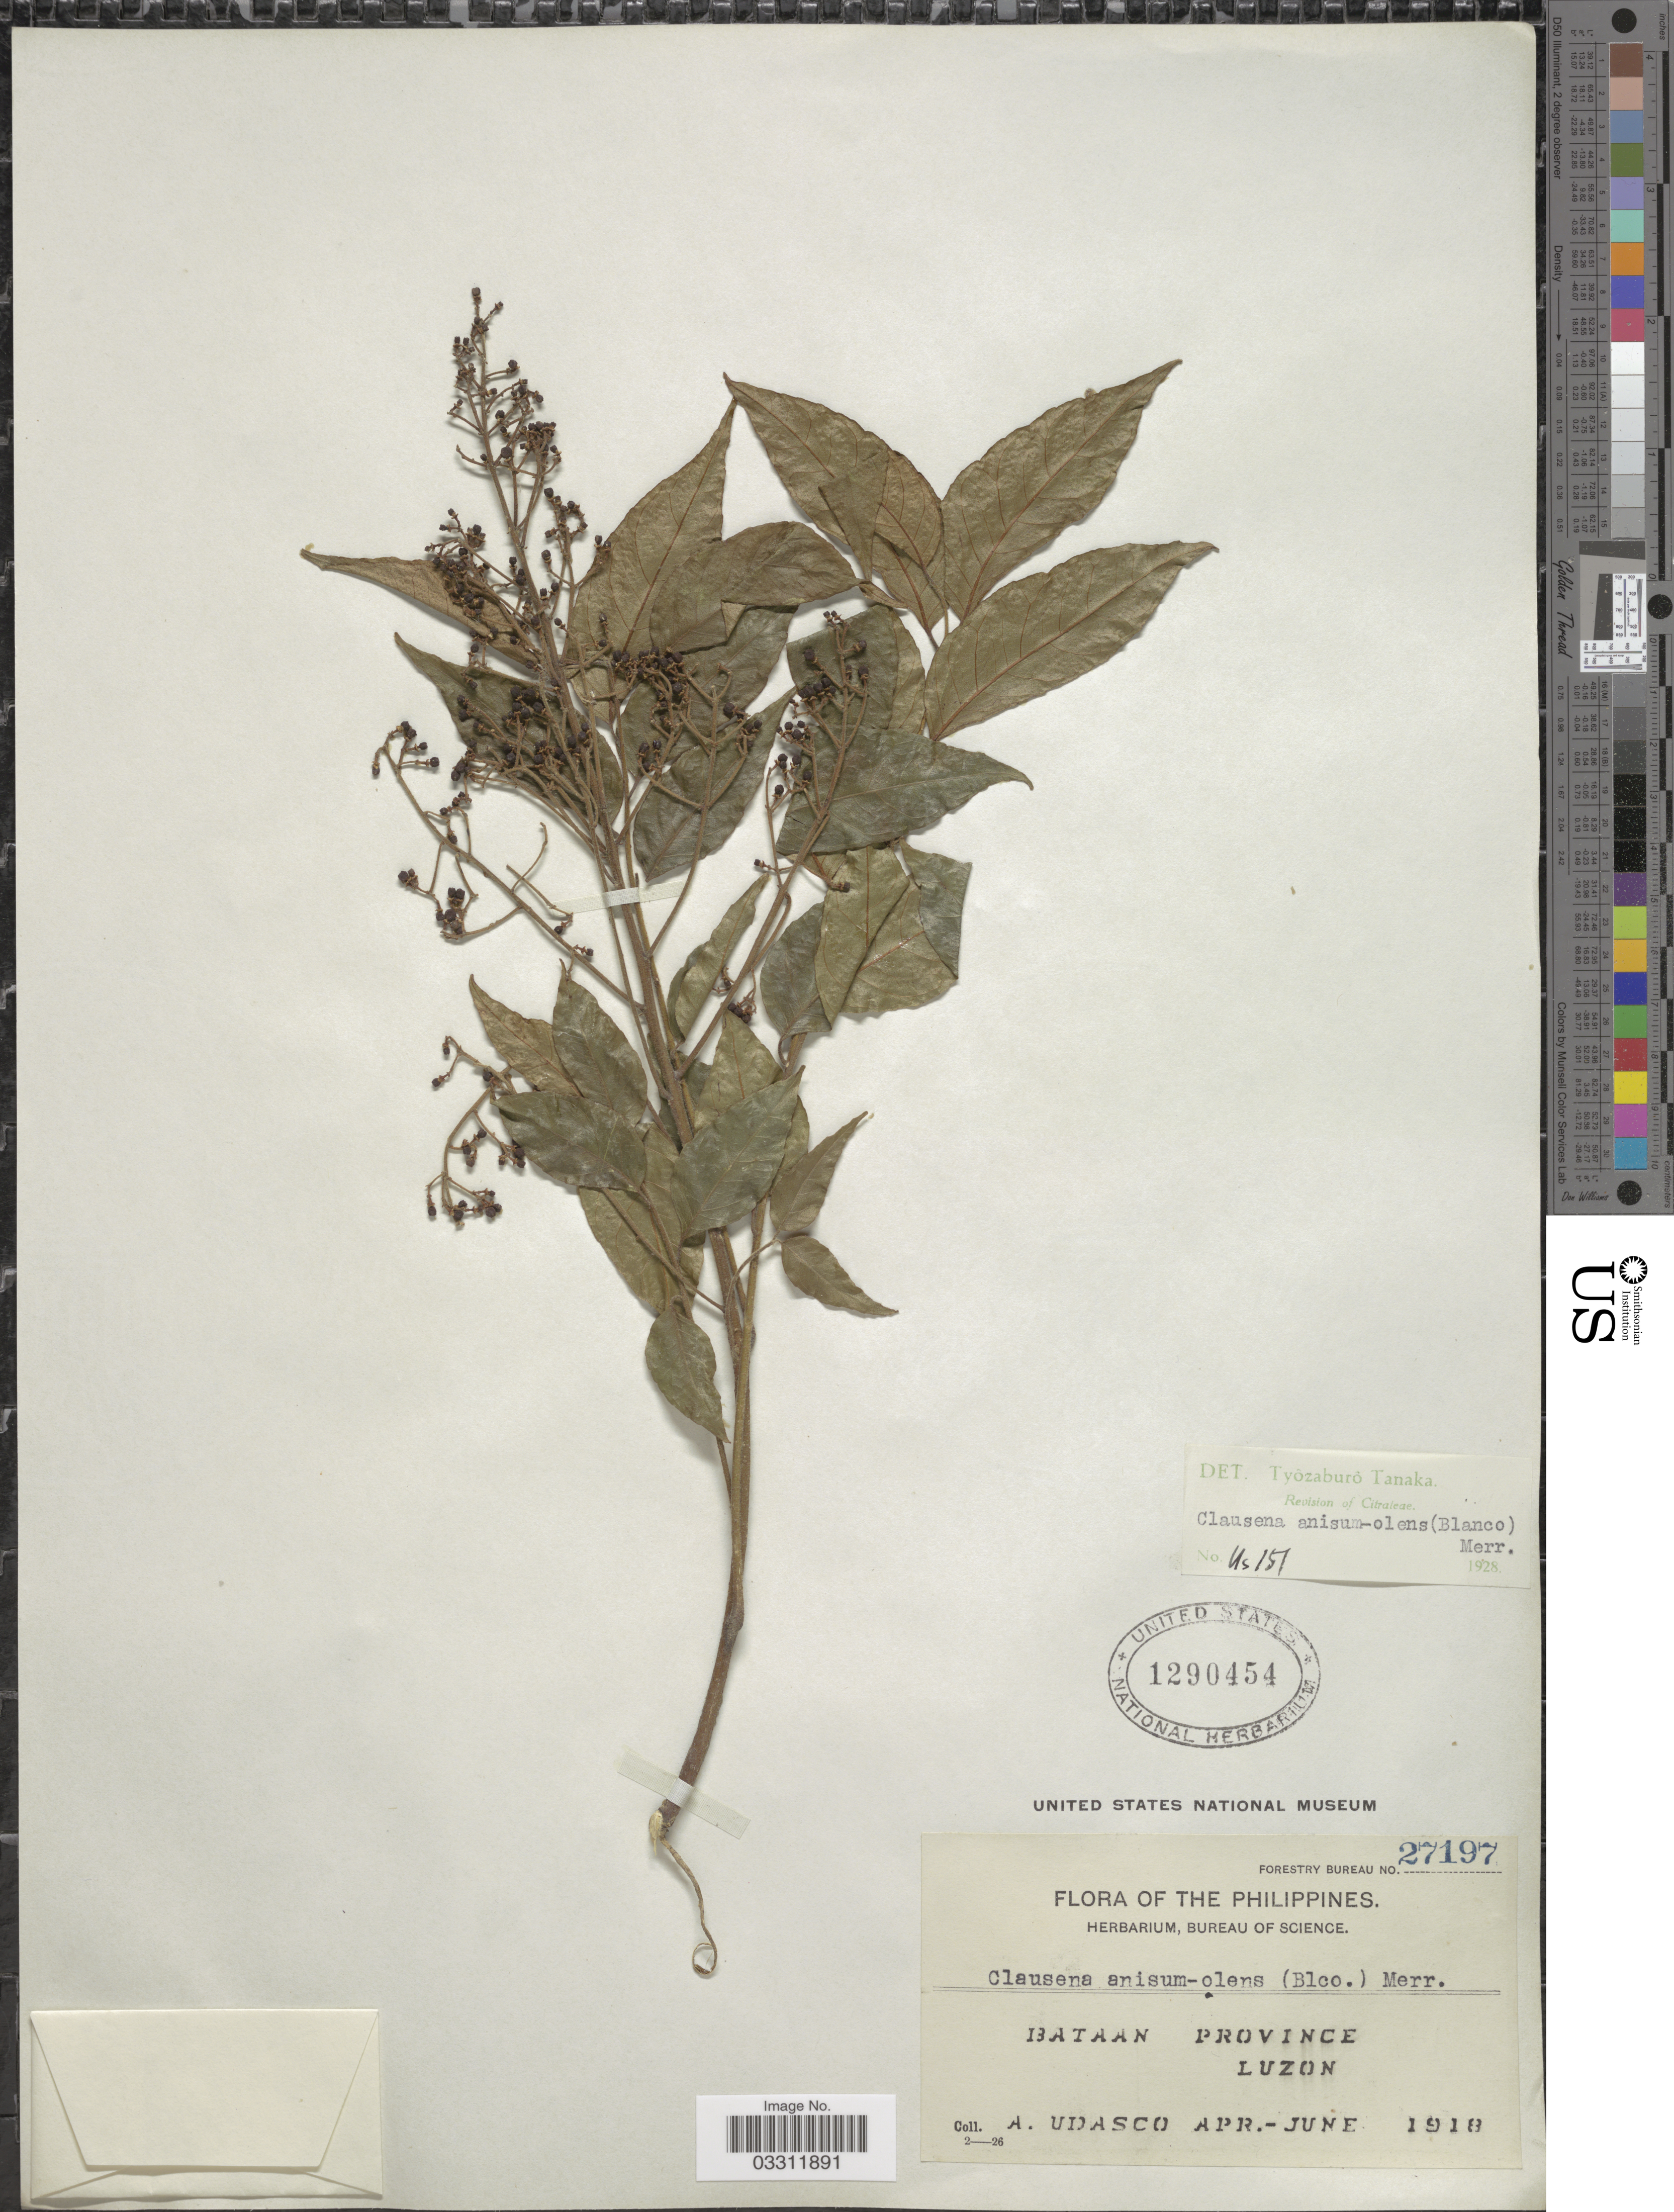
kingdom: Plantae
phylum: Tracheophyta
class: Magnoliopsida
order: Sapindales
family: Rutaceae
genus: Clausena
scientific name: Clausena anisum-olens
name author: (Blume) Merr.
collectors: A. Udasco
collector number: Forestry Bureau 27197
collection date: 1918-04/1918-06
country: Philippines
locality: Bataan Province. Luzon.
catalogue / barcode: US 1290454